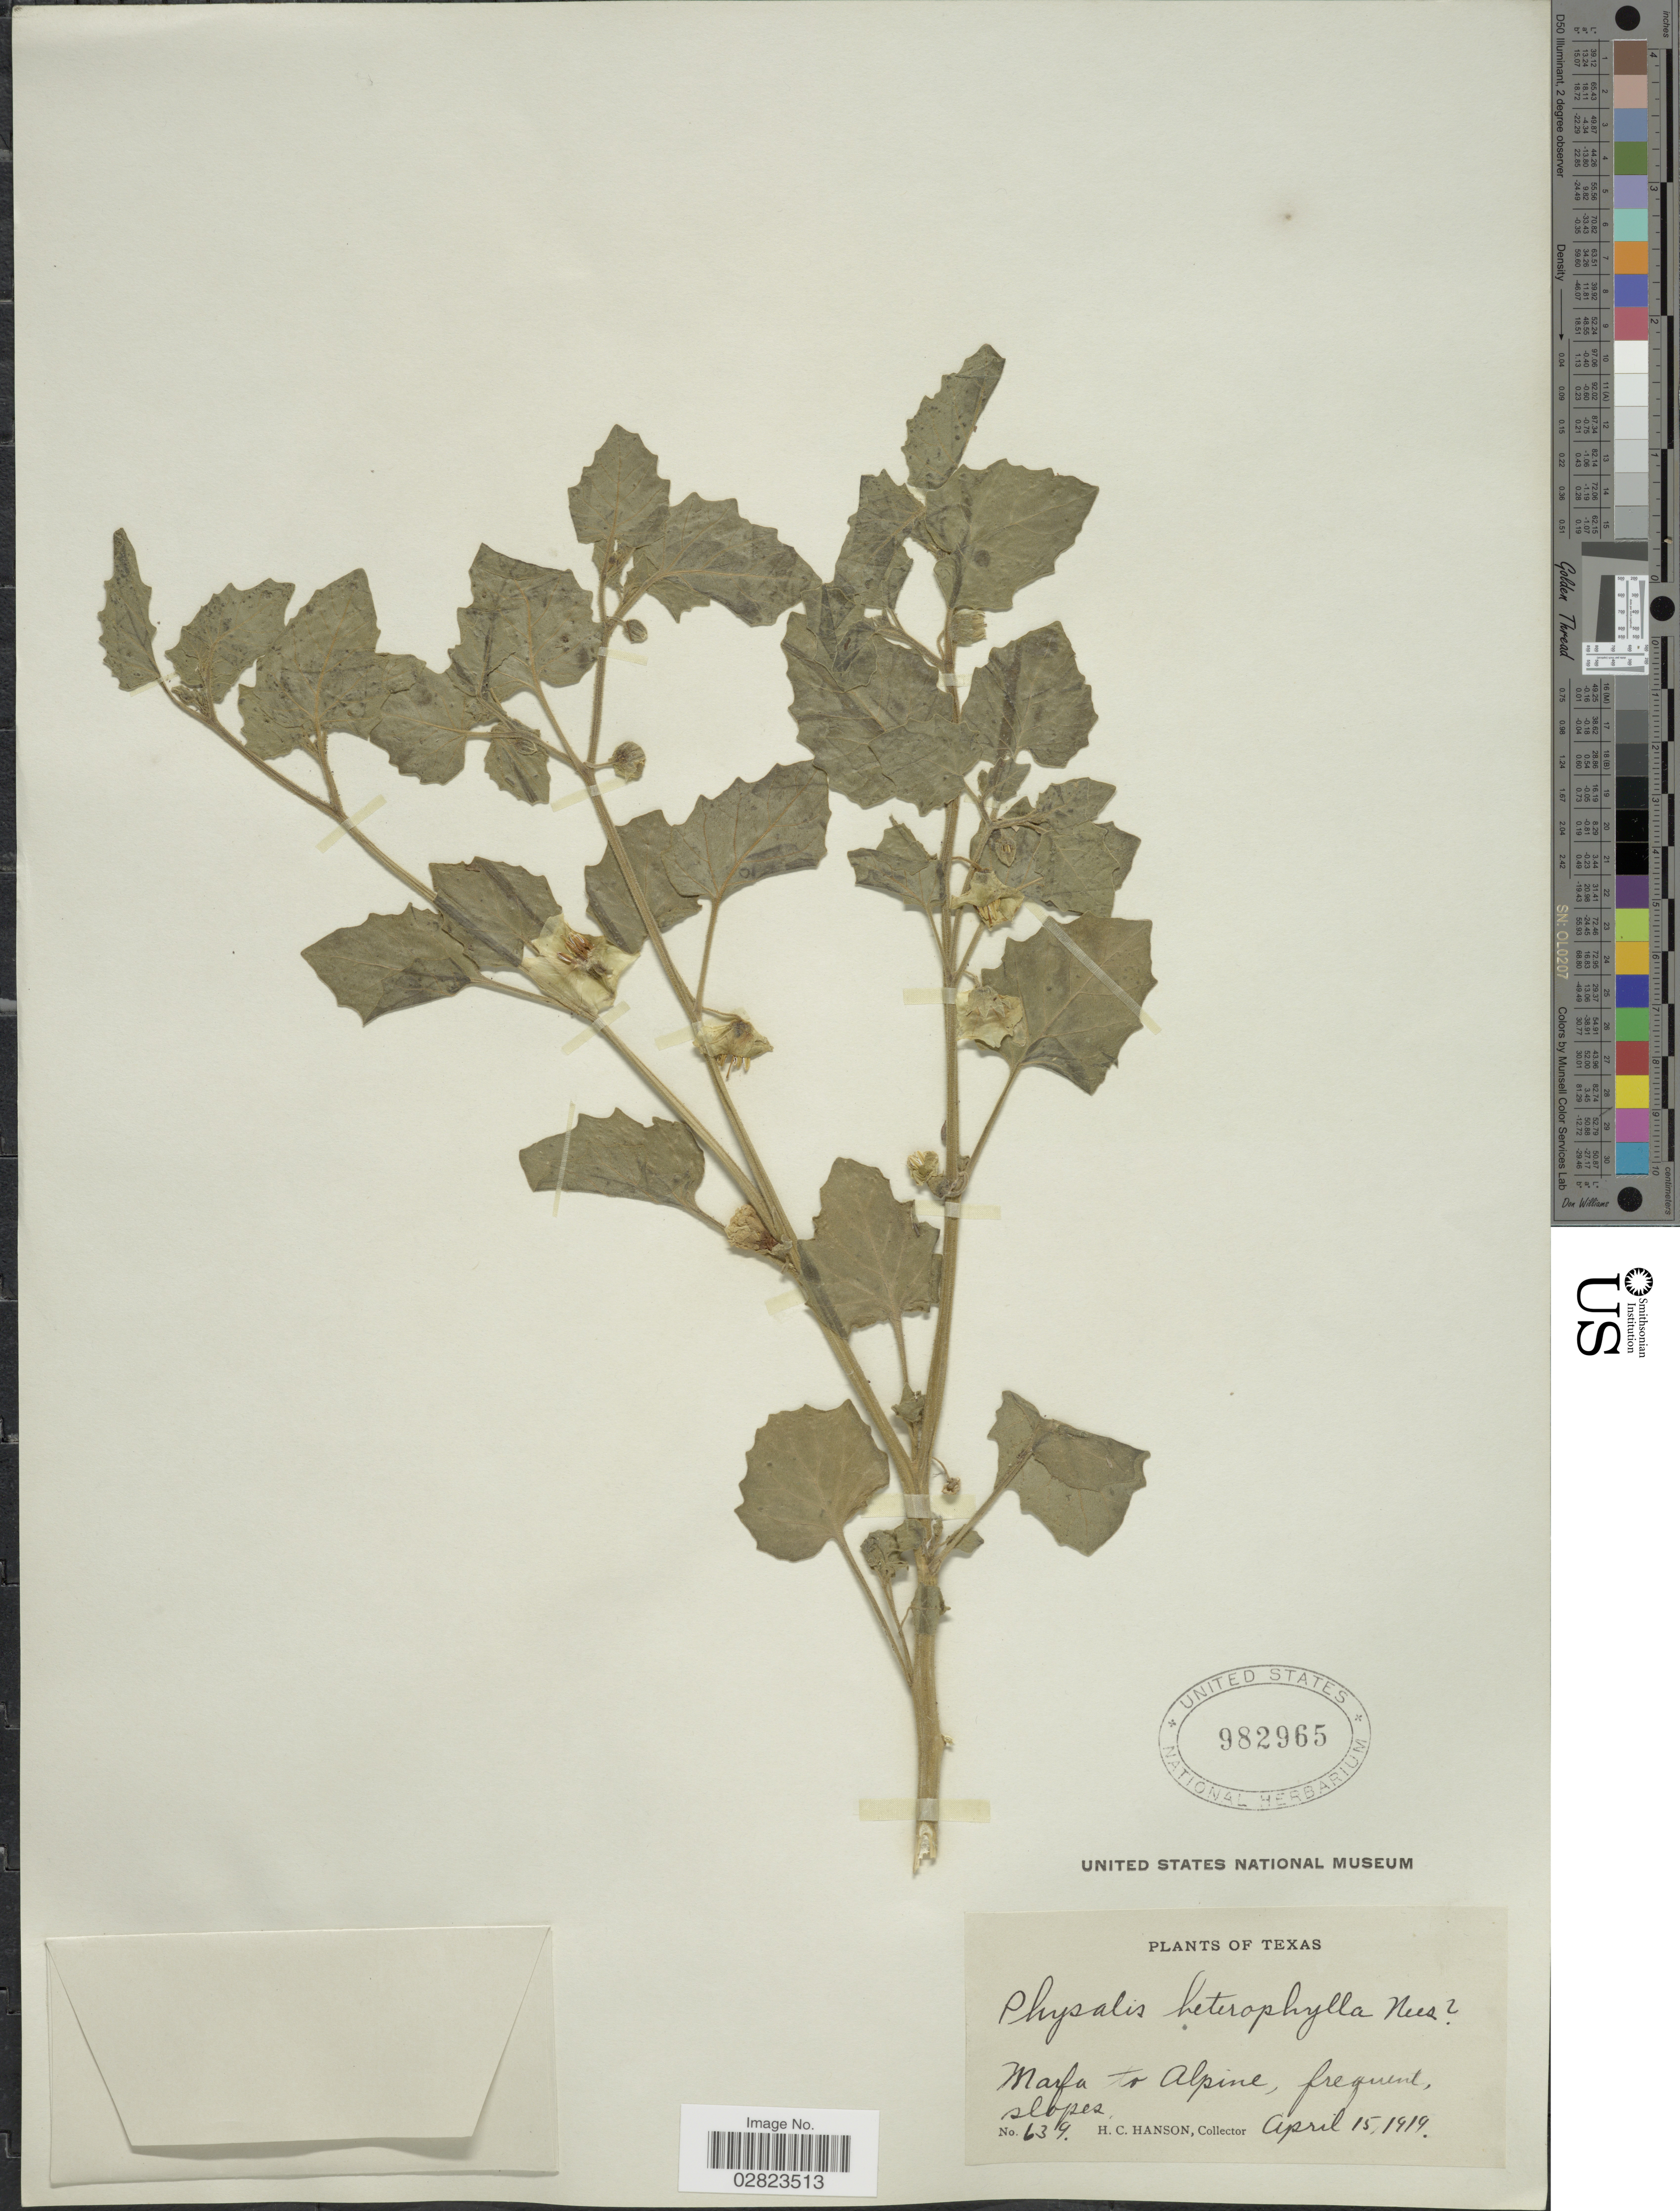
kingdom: Plantae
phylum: Tracheophyta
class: Magnoliopsida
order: Solanales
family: Solanaceae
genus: Physalis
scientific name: Physalis heterophylla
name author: Nees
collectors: H. Hanson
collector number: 639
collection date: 1919-04-15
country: United States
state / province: Texas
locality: Marfa to Alpine.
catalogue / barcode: US 982965